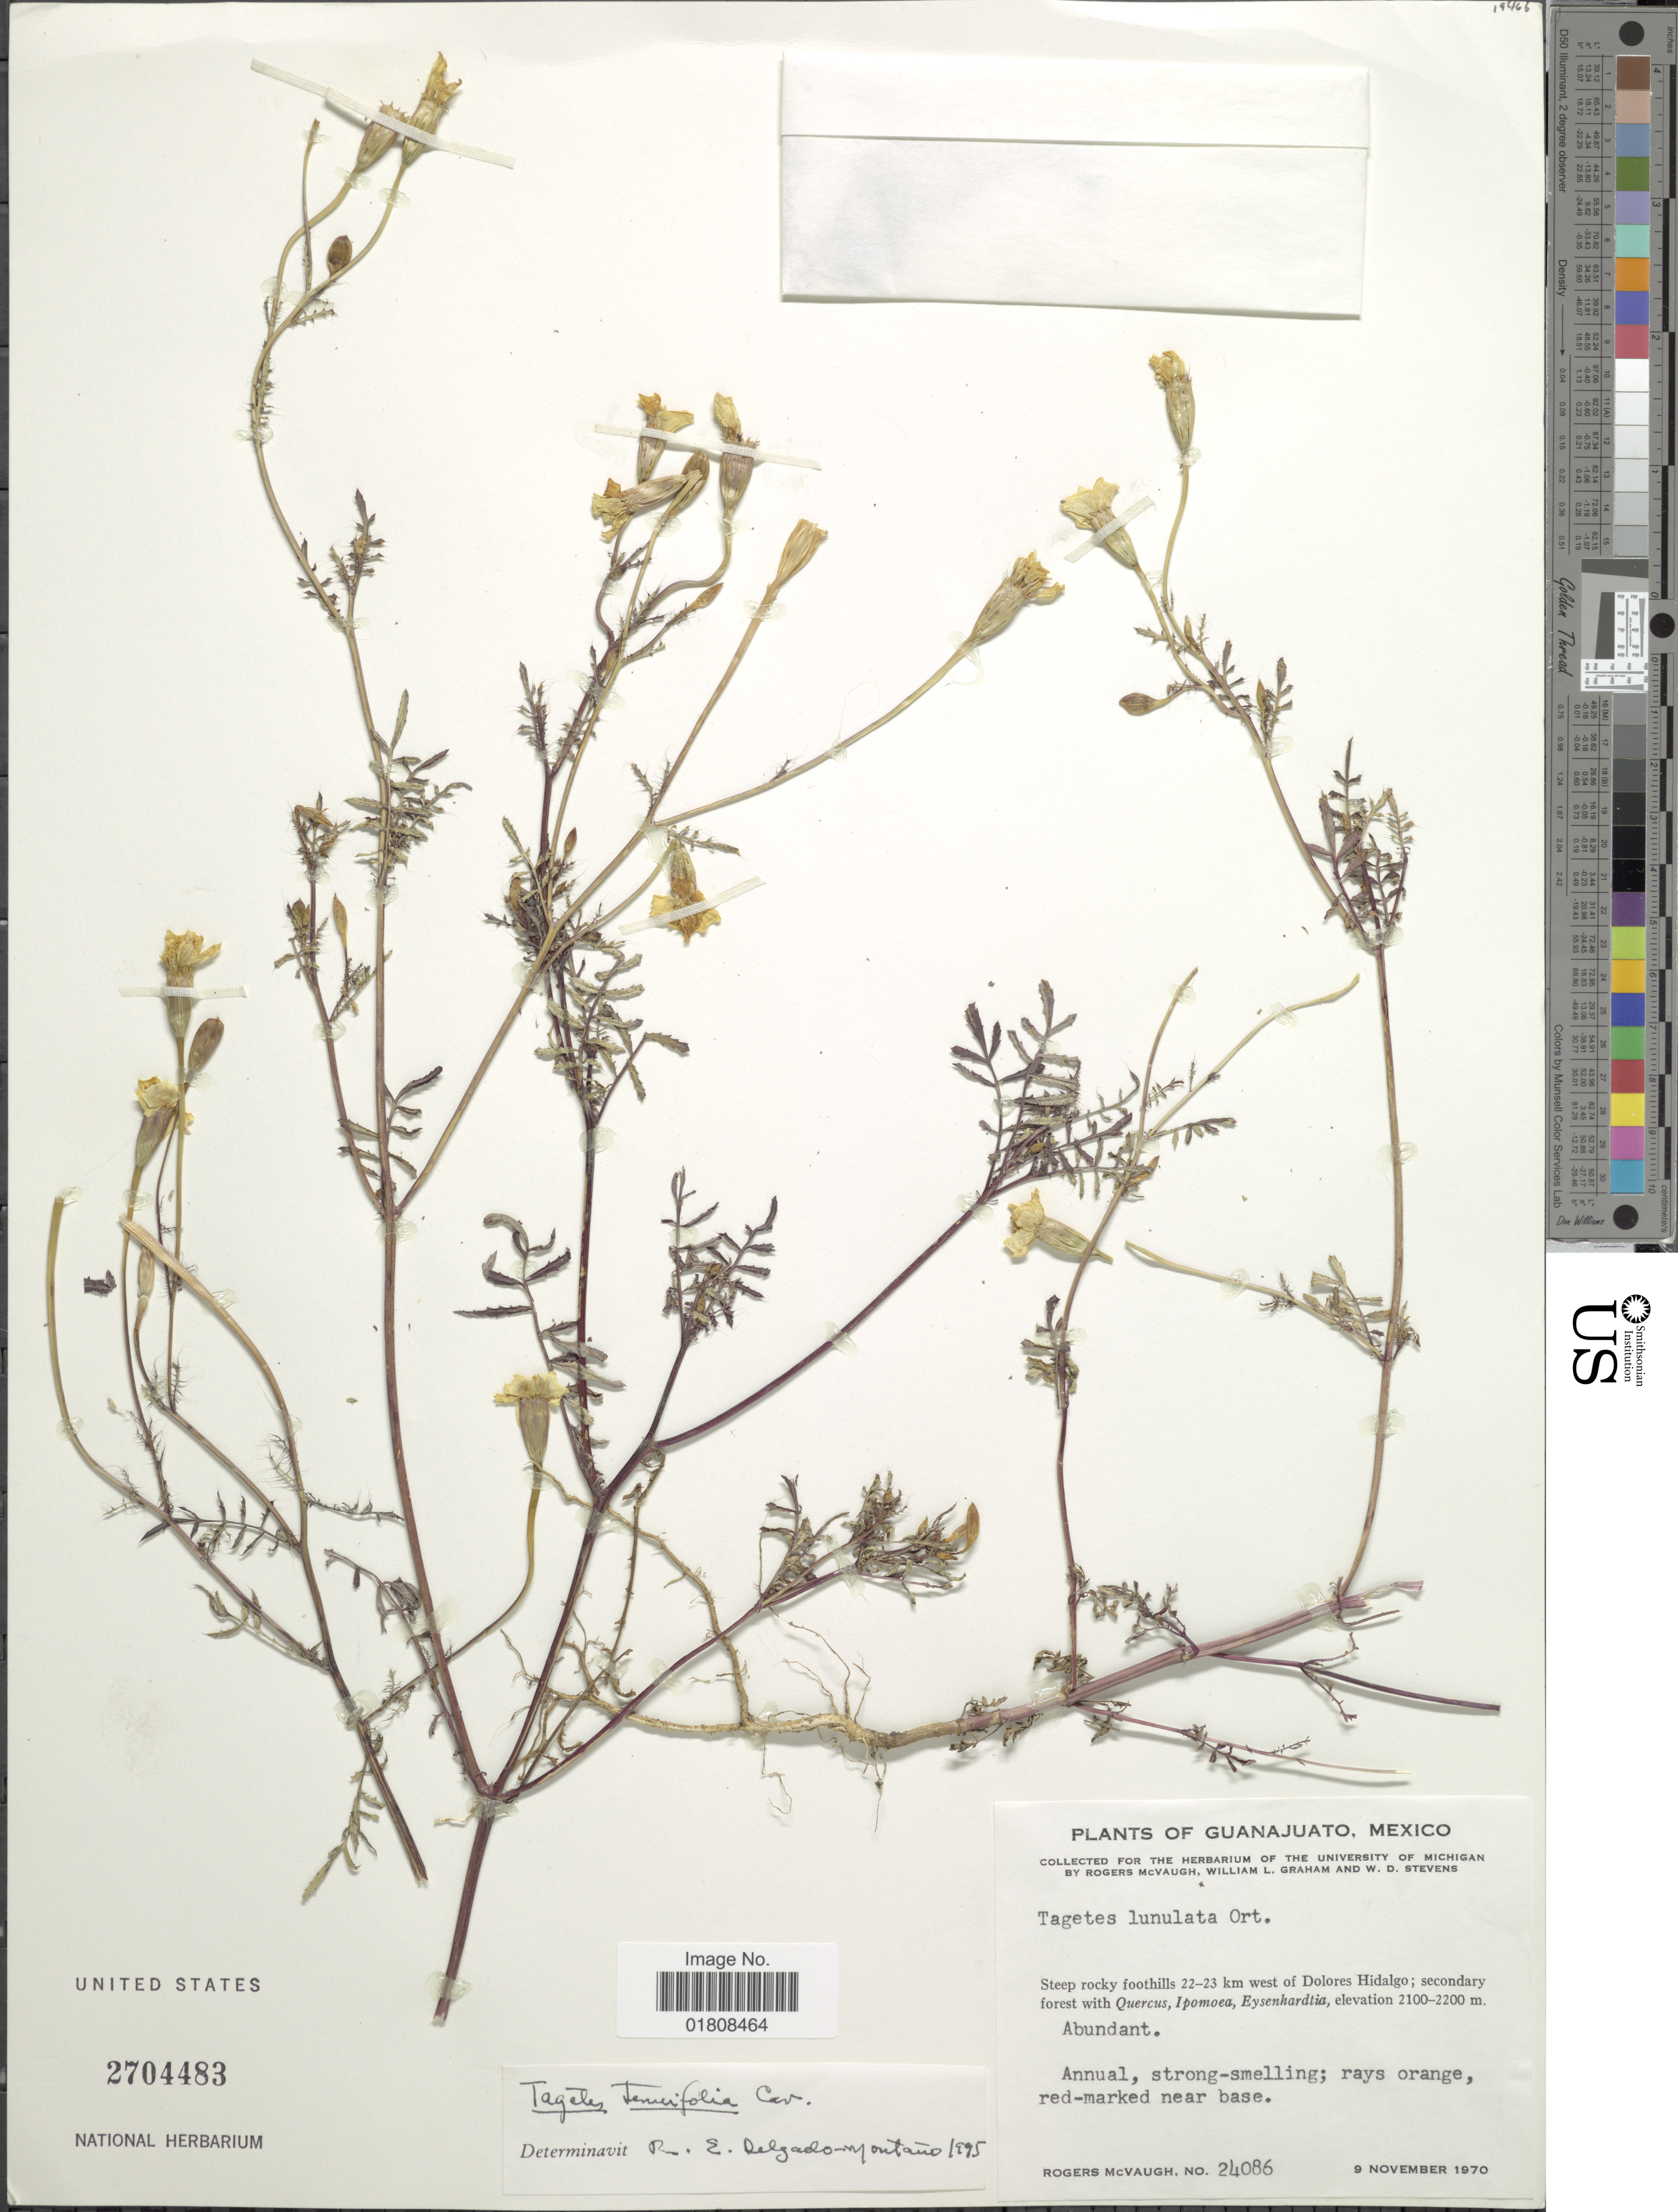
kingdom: Plantae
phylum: Tracheophyta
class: Magnoliopsida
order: Asterales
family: Asteraceae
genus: Tagetes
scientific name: Tagetes tenuifolia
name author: Cav.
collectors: R. McVaugh, W. Graham & W. D. Stevens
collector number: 24086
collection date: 1970-11-09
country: Mexico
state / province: Guanajuato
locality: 22-23 km west of Dolores Hidalgo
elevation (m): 2100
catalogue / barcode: US 2704483